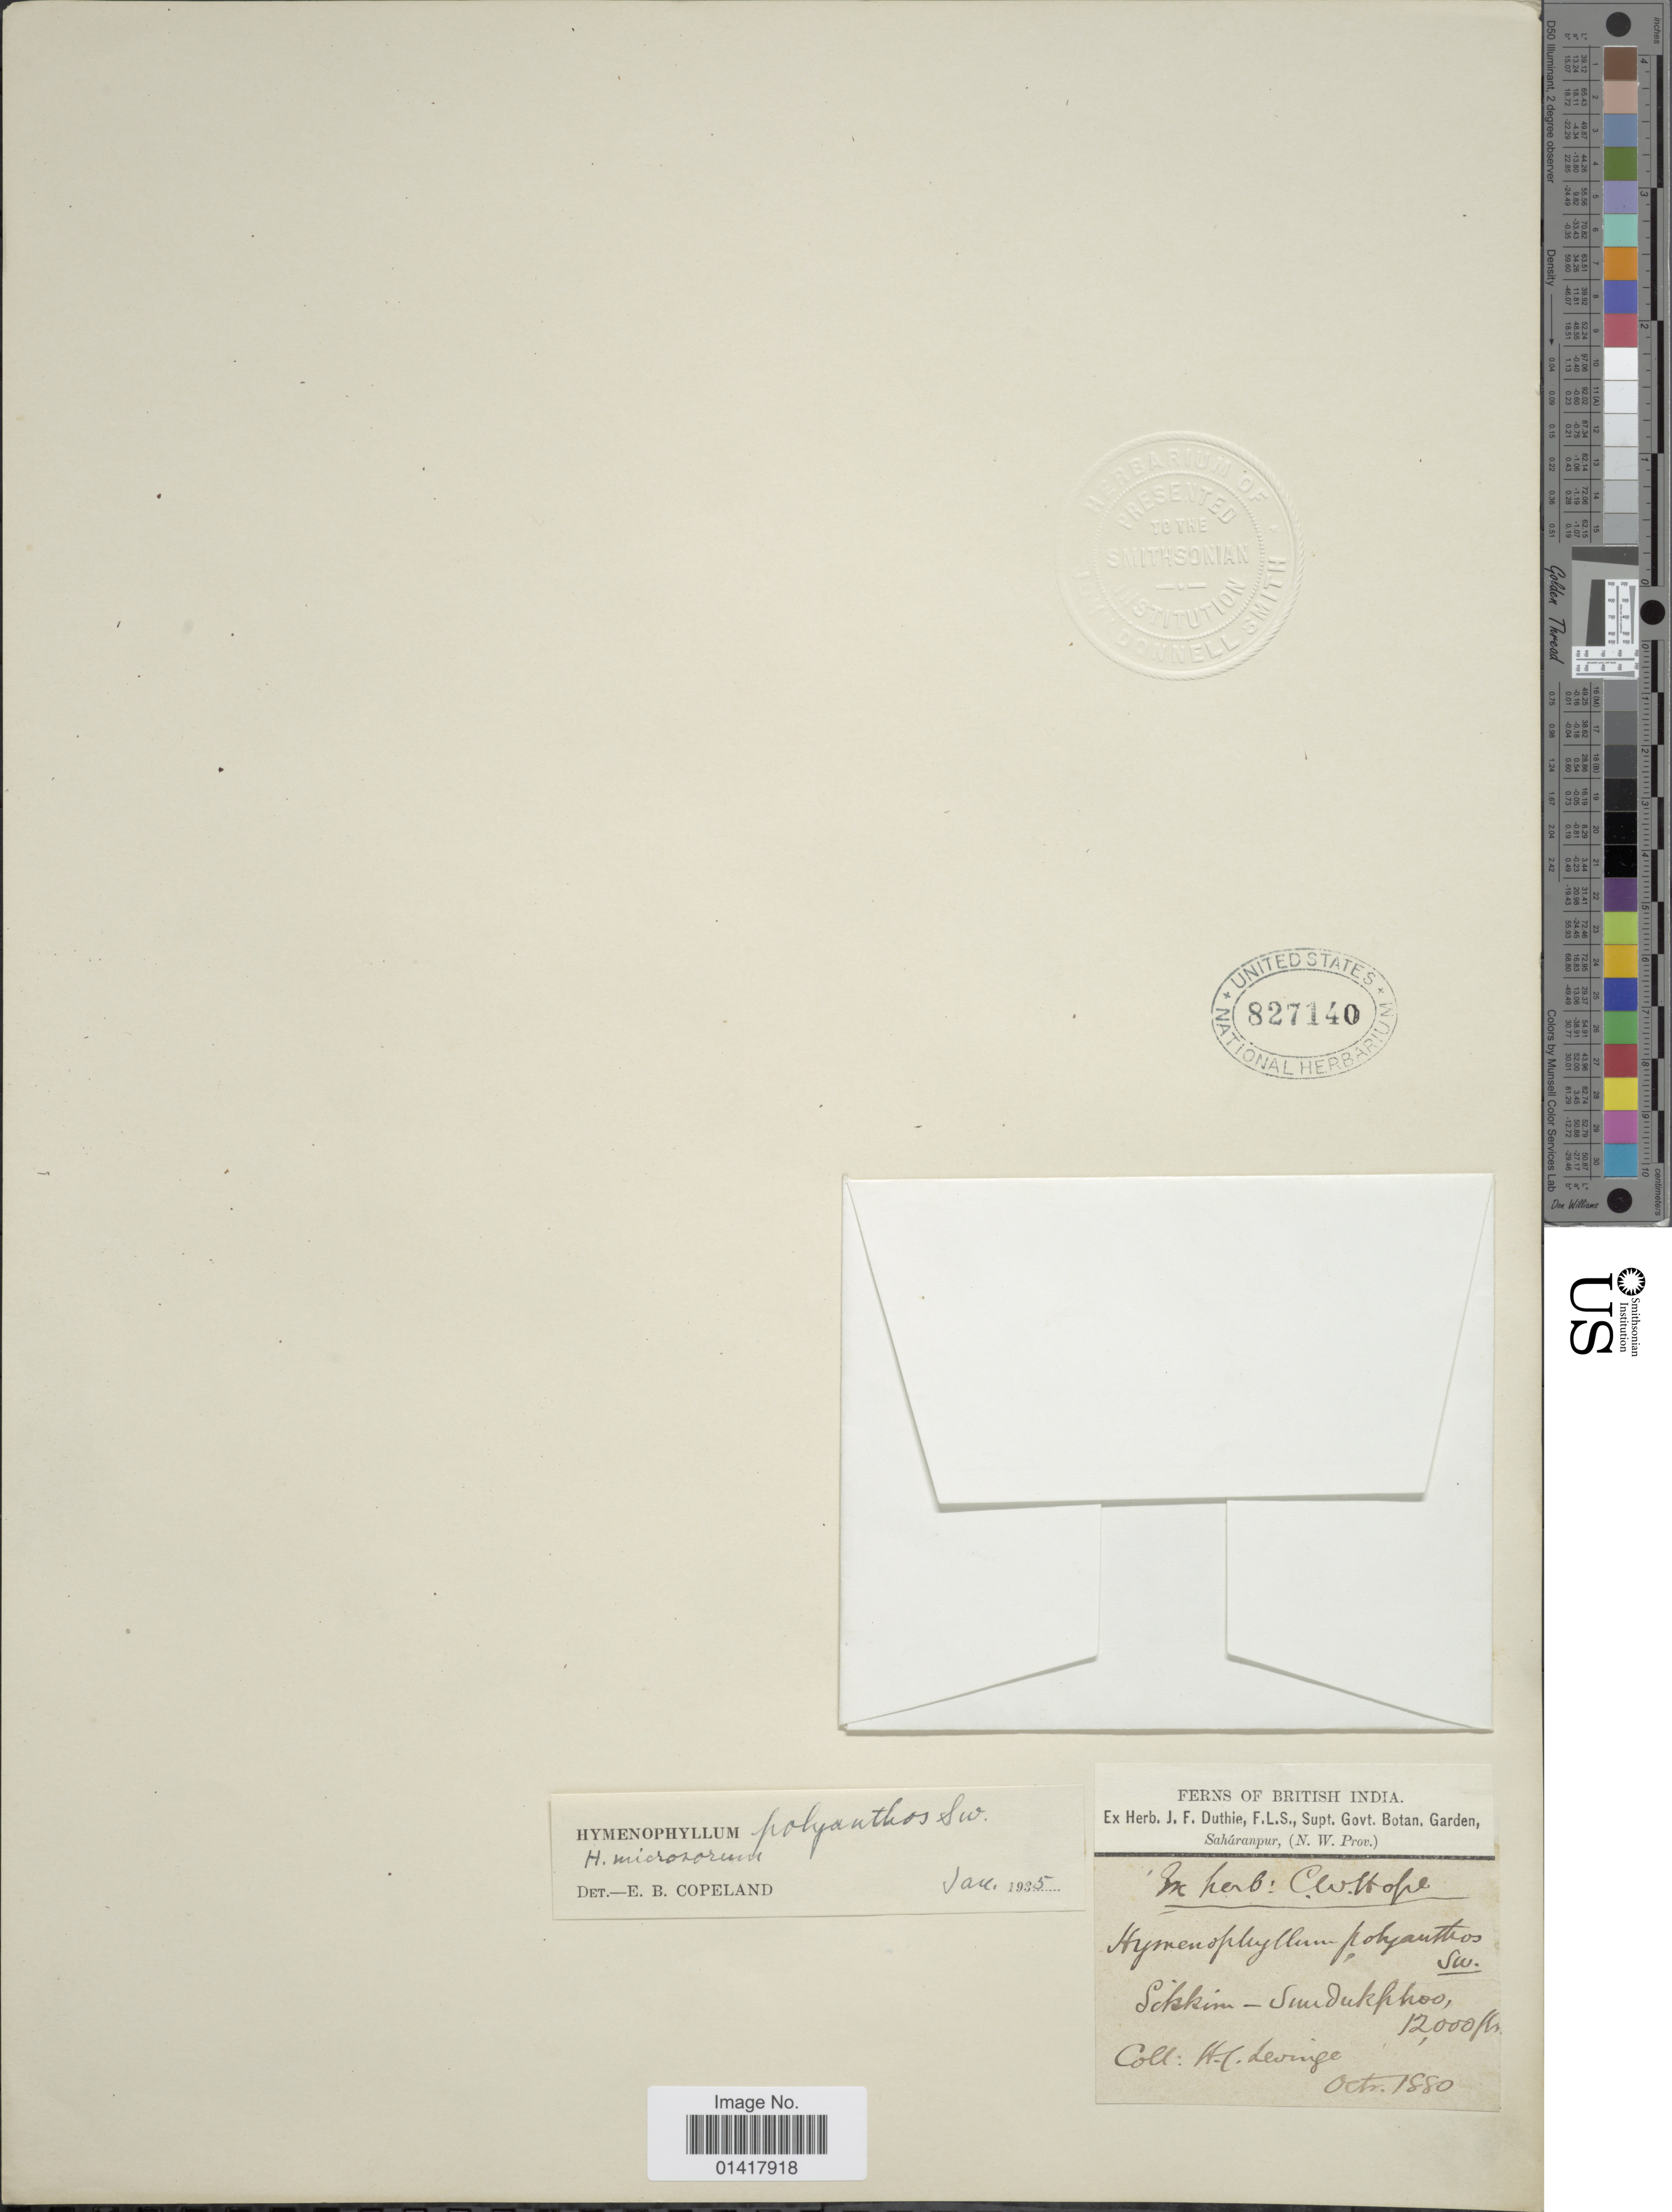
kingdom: Plantae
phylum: Tracheophyta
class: Polypodiopsida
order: Hymenophyllales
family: Hymenophyllaceae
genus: Hymenophyllum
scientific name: Hymenophyllum polyanthos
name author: (Sw.) Sw.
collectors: H. Levinge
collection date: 1880-10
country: India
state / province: Sikkim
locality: Sundukphoo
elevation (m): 3658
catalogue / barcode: US 827140